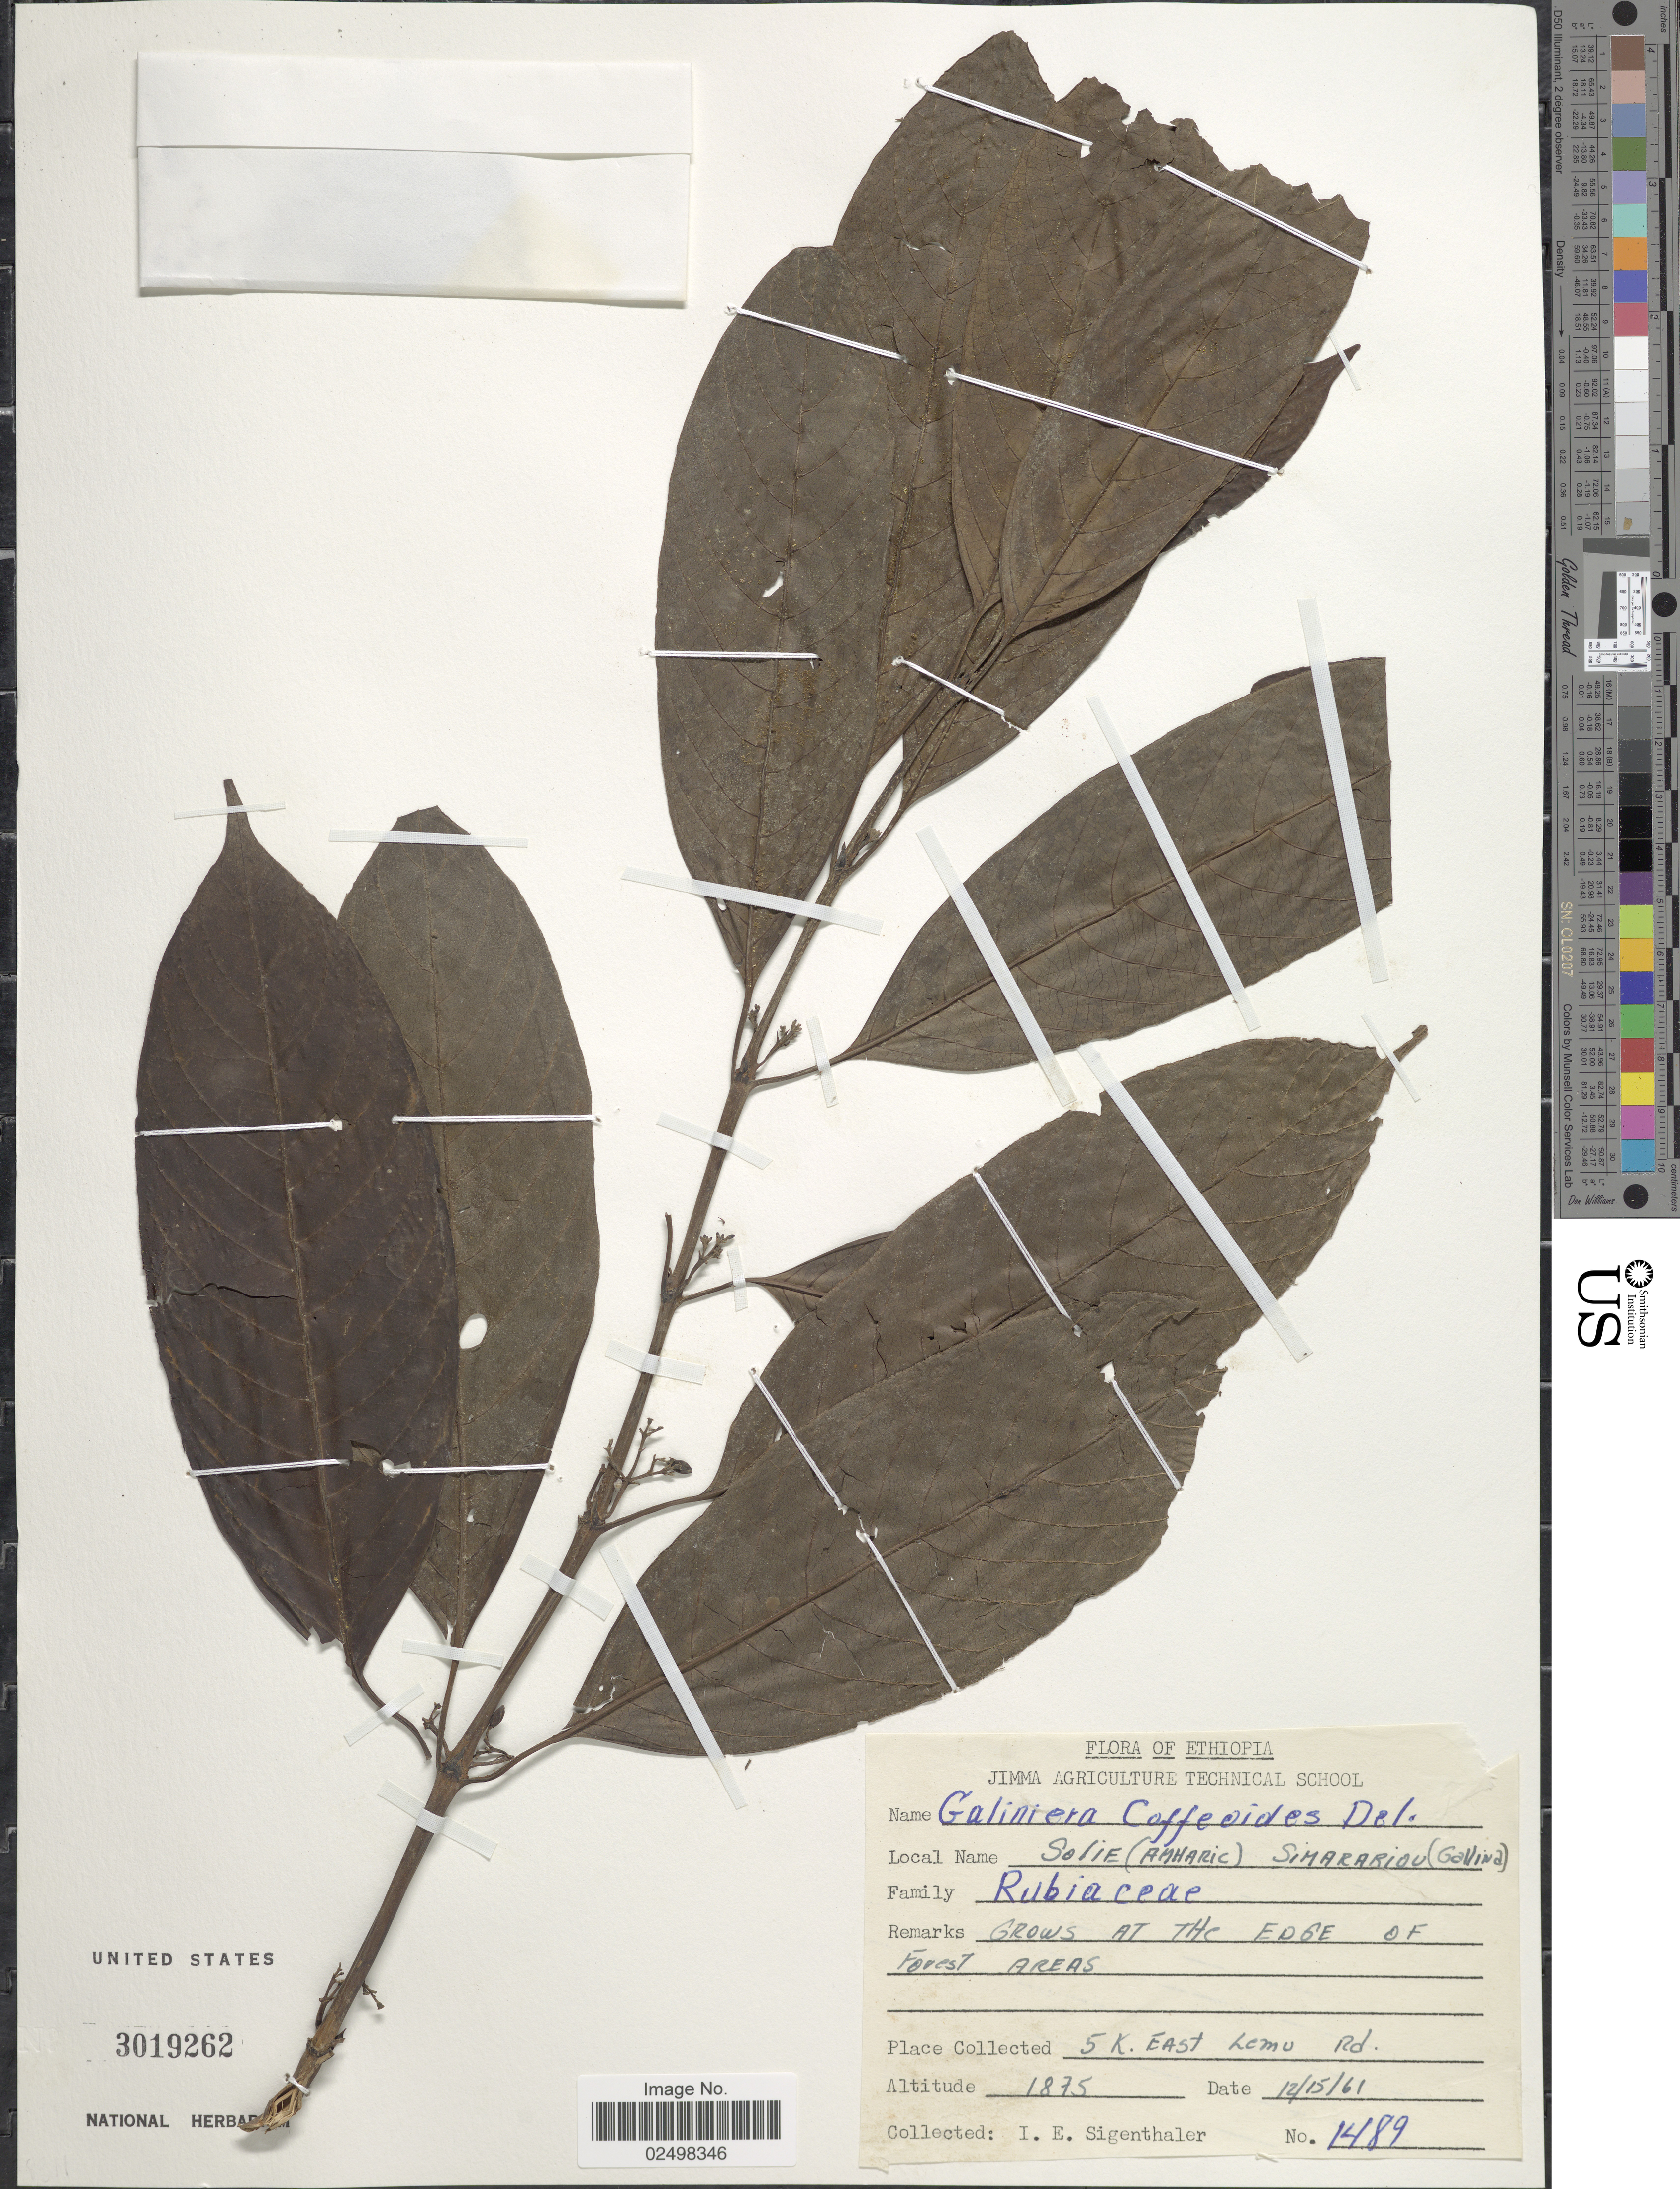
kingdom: Plantae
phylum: Tracheophyta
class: Magnoliopsida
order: Gentianales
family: Rubiaceae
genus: Galiniera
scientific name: Galiniera coffeoides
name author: Delile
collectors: I. Sigenthaler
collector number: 1489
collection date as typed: Transcribed d/m/y: 15/12/61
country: Ethiopia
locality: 5 k. East Lemu Rd.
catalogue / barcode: US 3019262